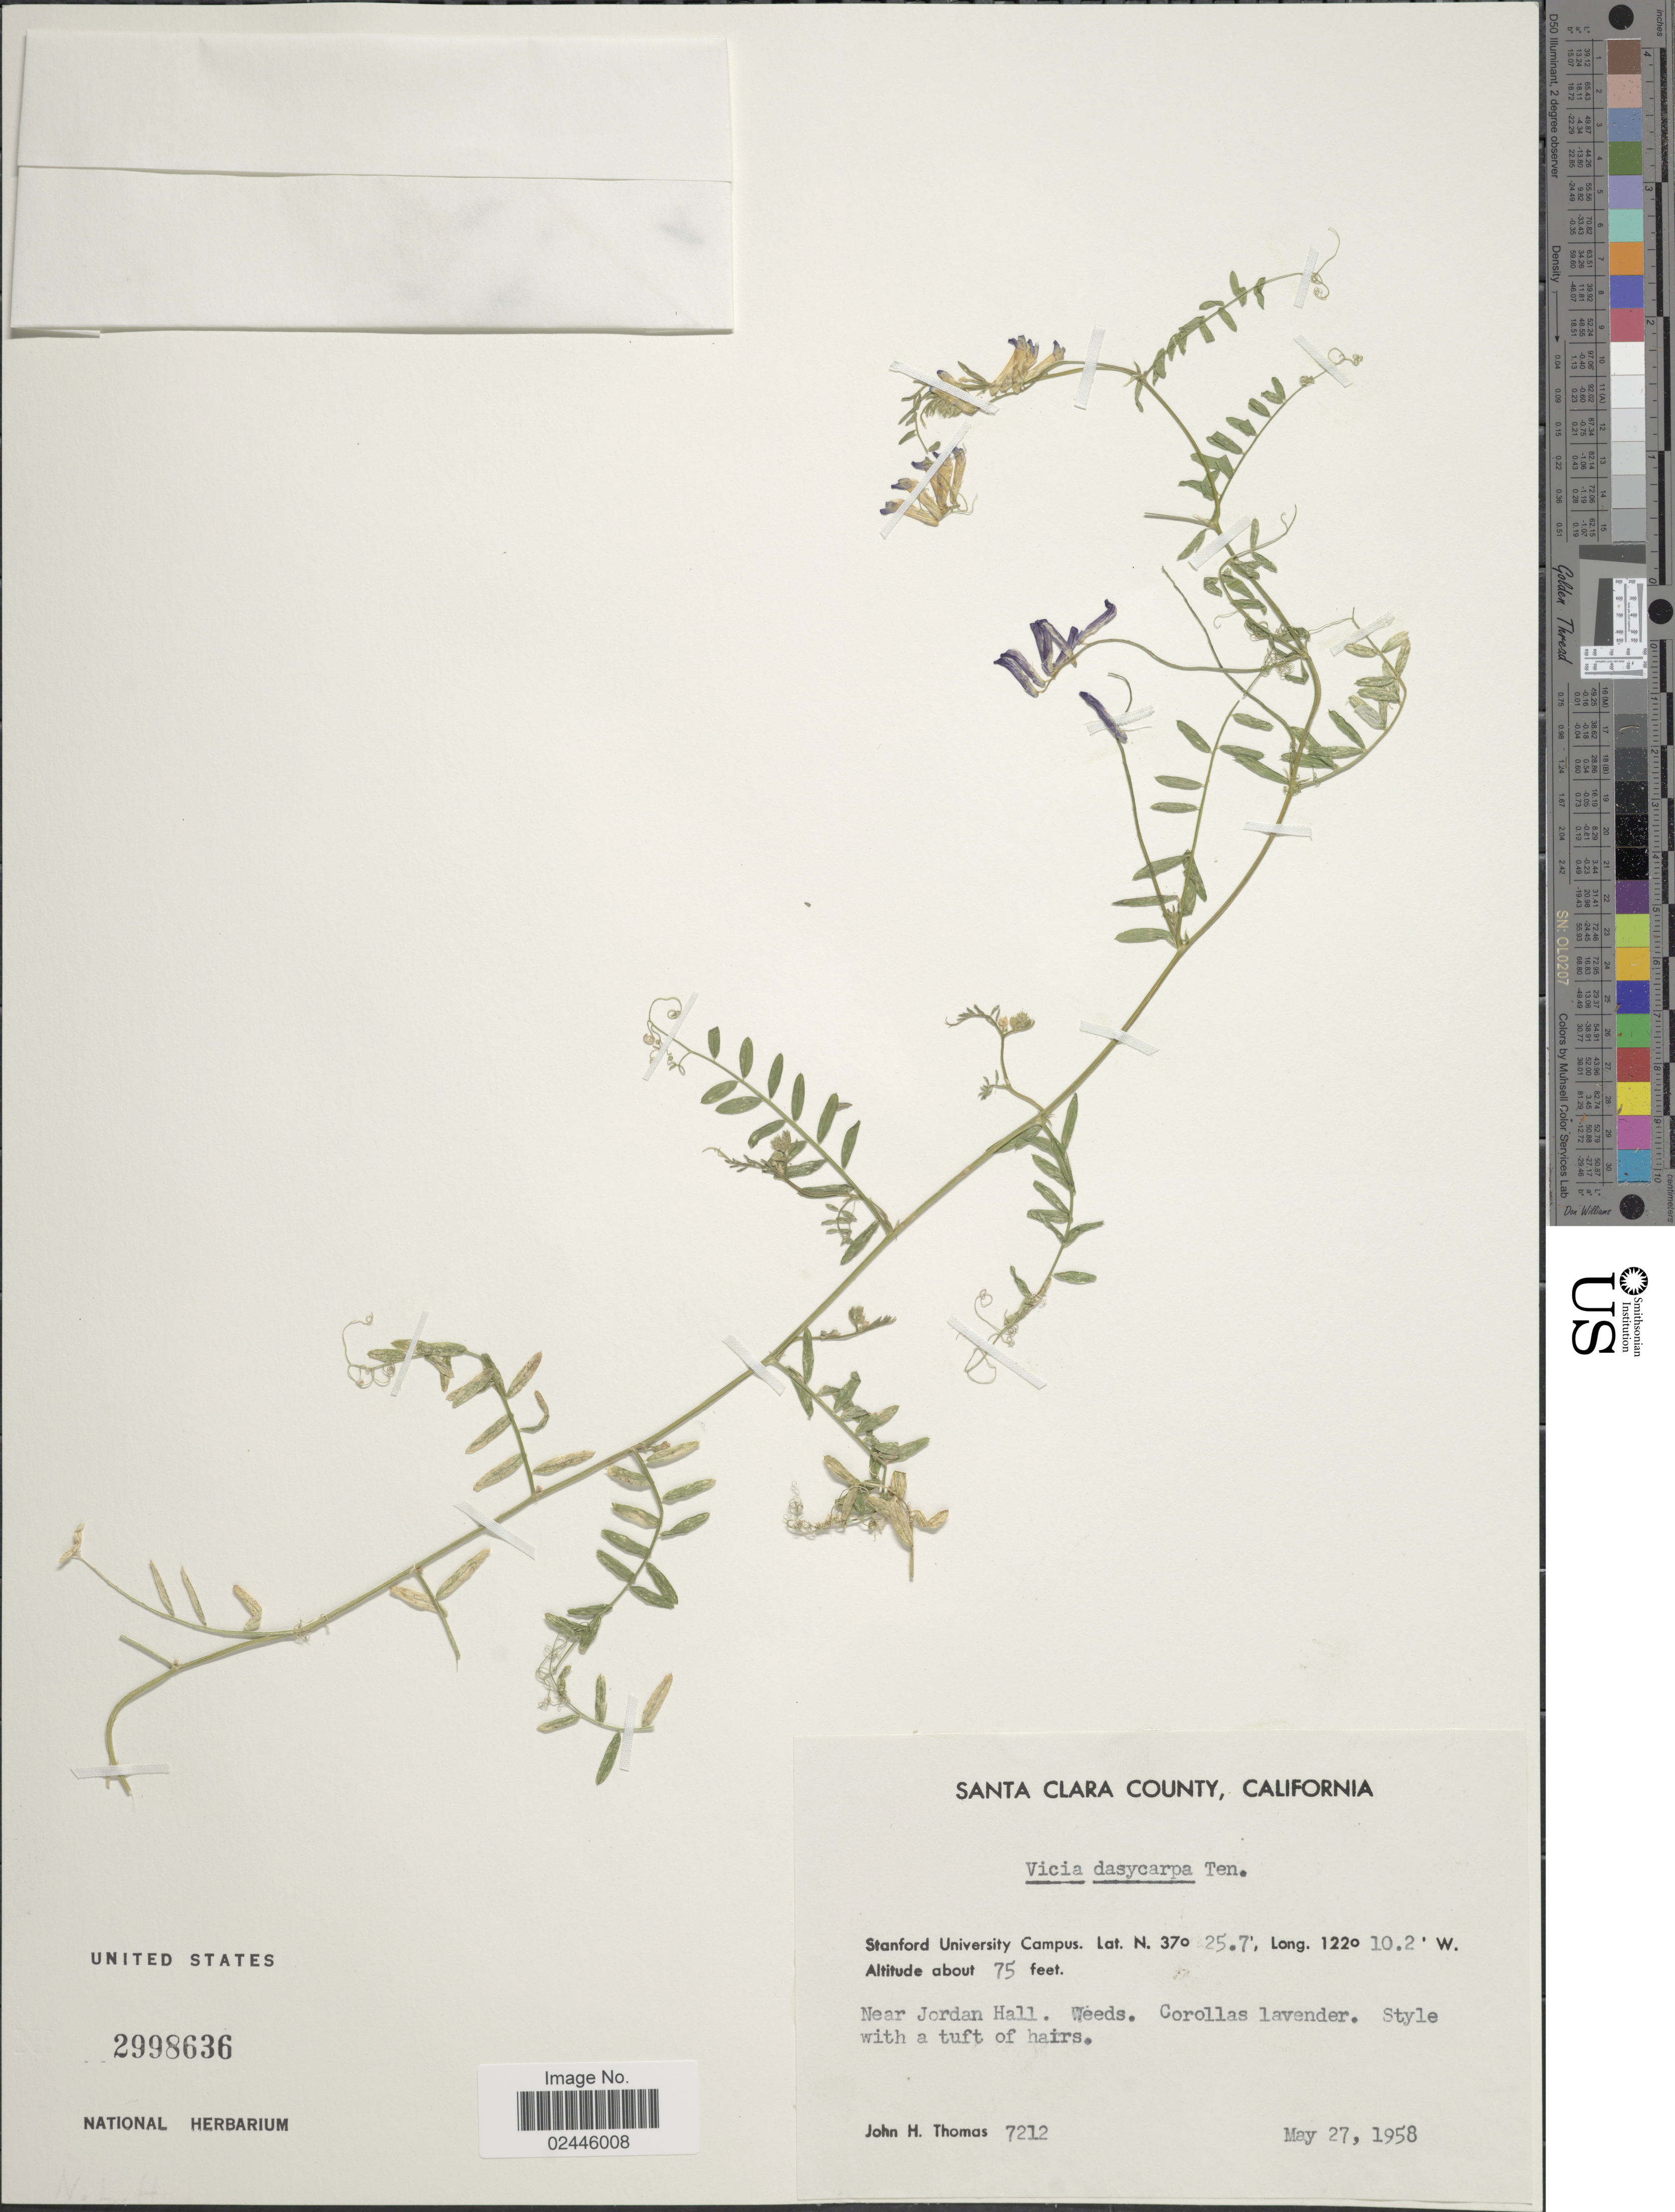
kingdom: Plantae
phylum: Tracheophyta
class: Magnoliopsida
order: Fabales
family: Fabaceae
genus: Vicia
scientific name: Vicia dasycarpa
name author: Ten.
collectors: J. H. Thomas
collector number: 7212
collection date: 1958-05-27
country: United States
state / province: California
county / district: Santa Clara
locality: Santa Clara County, Stanford University Campus, near Jordan Hill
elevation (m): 23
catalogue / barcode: US 2998636